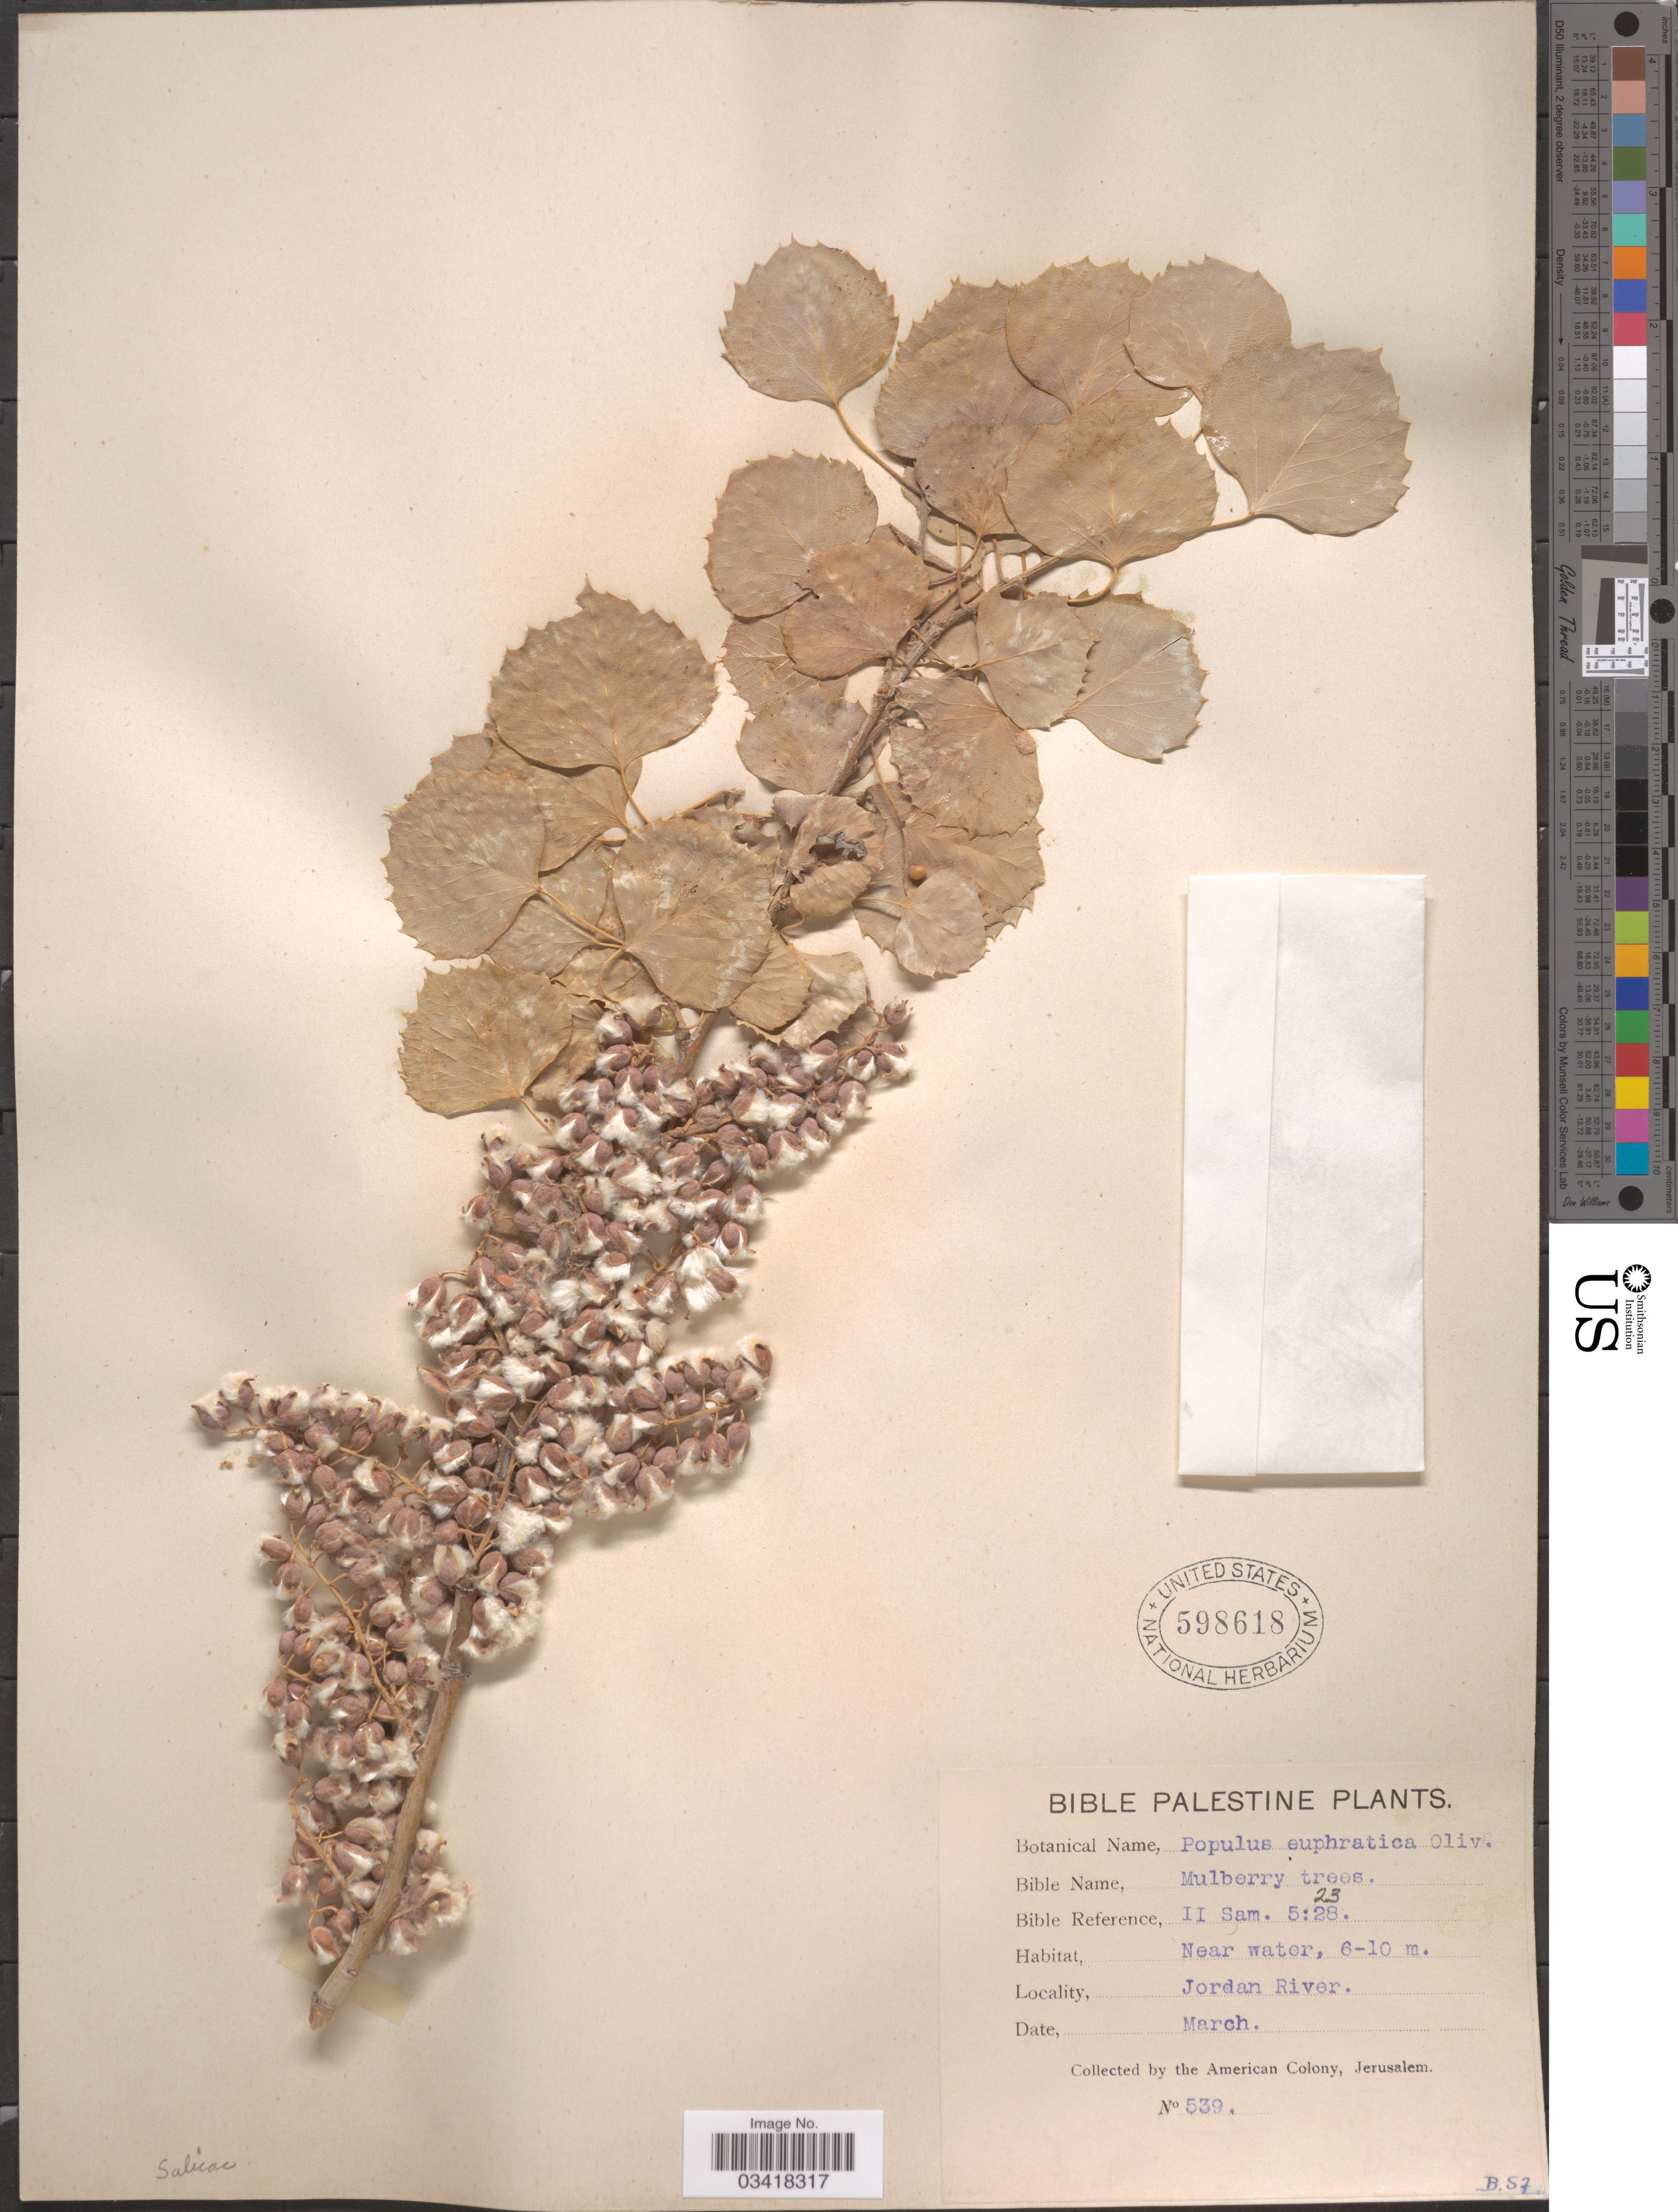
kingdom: Plantae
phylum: Tracheophyta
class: Magnoliopsida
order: Malpighiales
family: Salicaceae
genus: Populus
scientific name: Populus euphratica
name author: Oliv.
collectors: American Colony, Jerusalem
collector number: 539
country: Israel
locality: Bible Palestine. Near water. Jordan River.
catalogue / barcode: US 598618